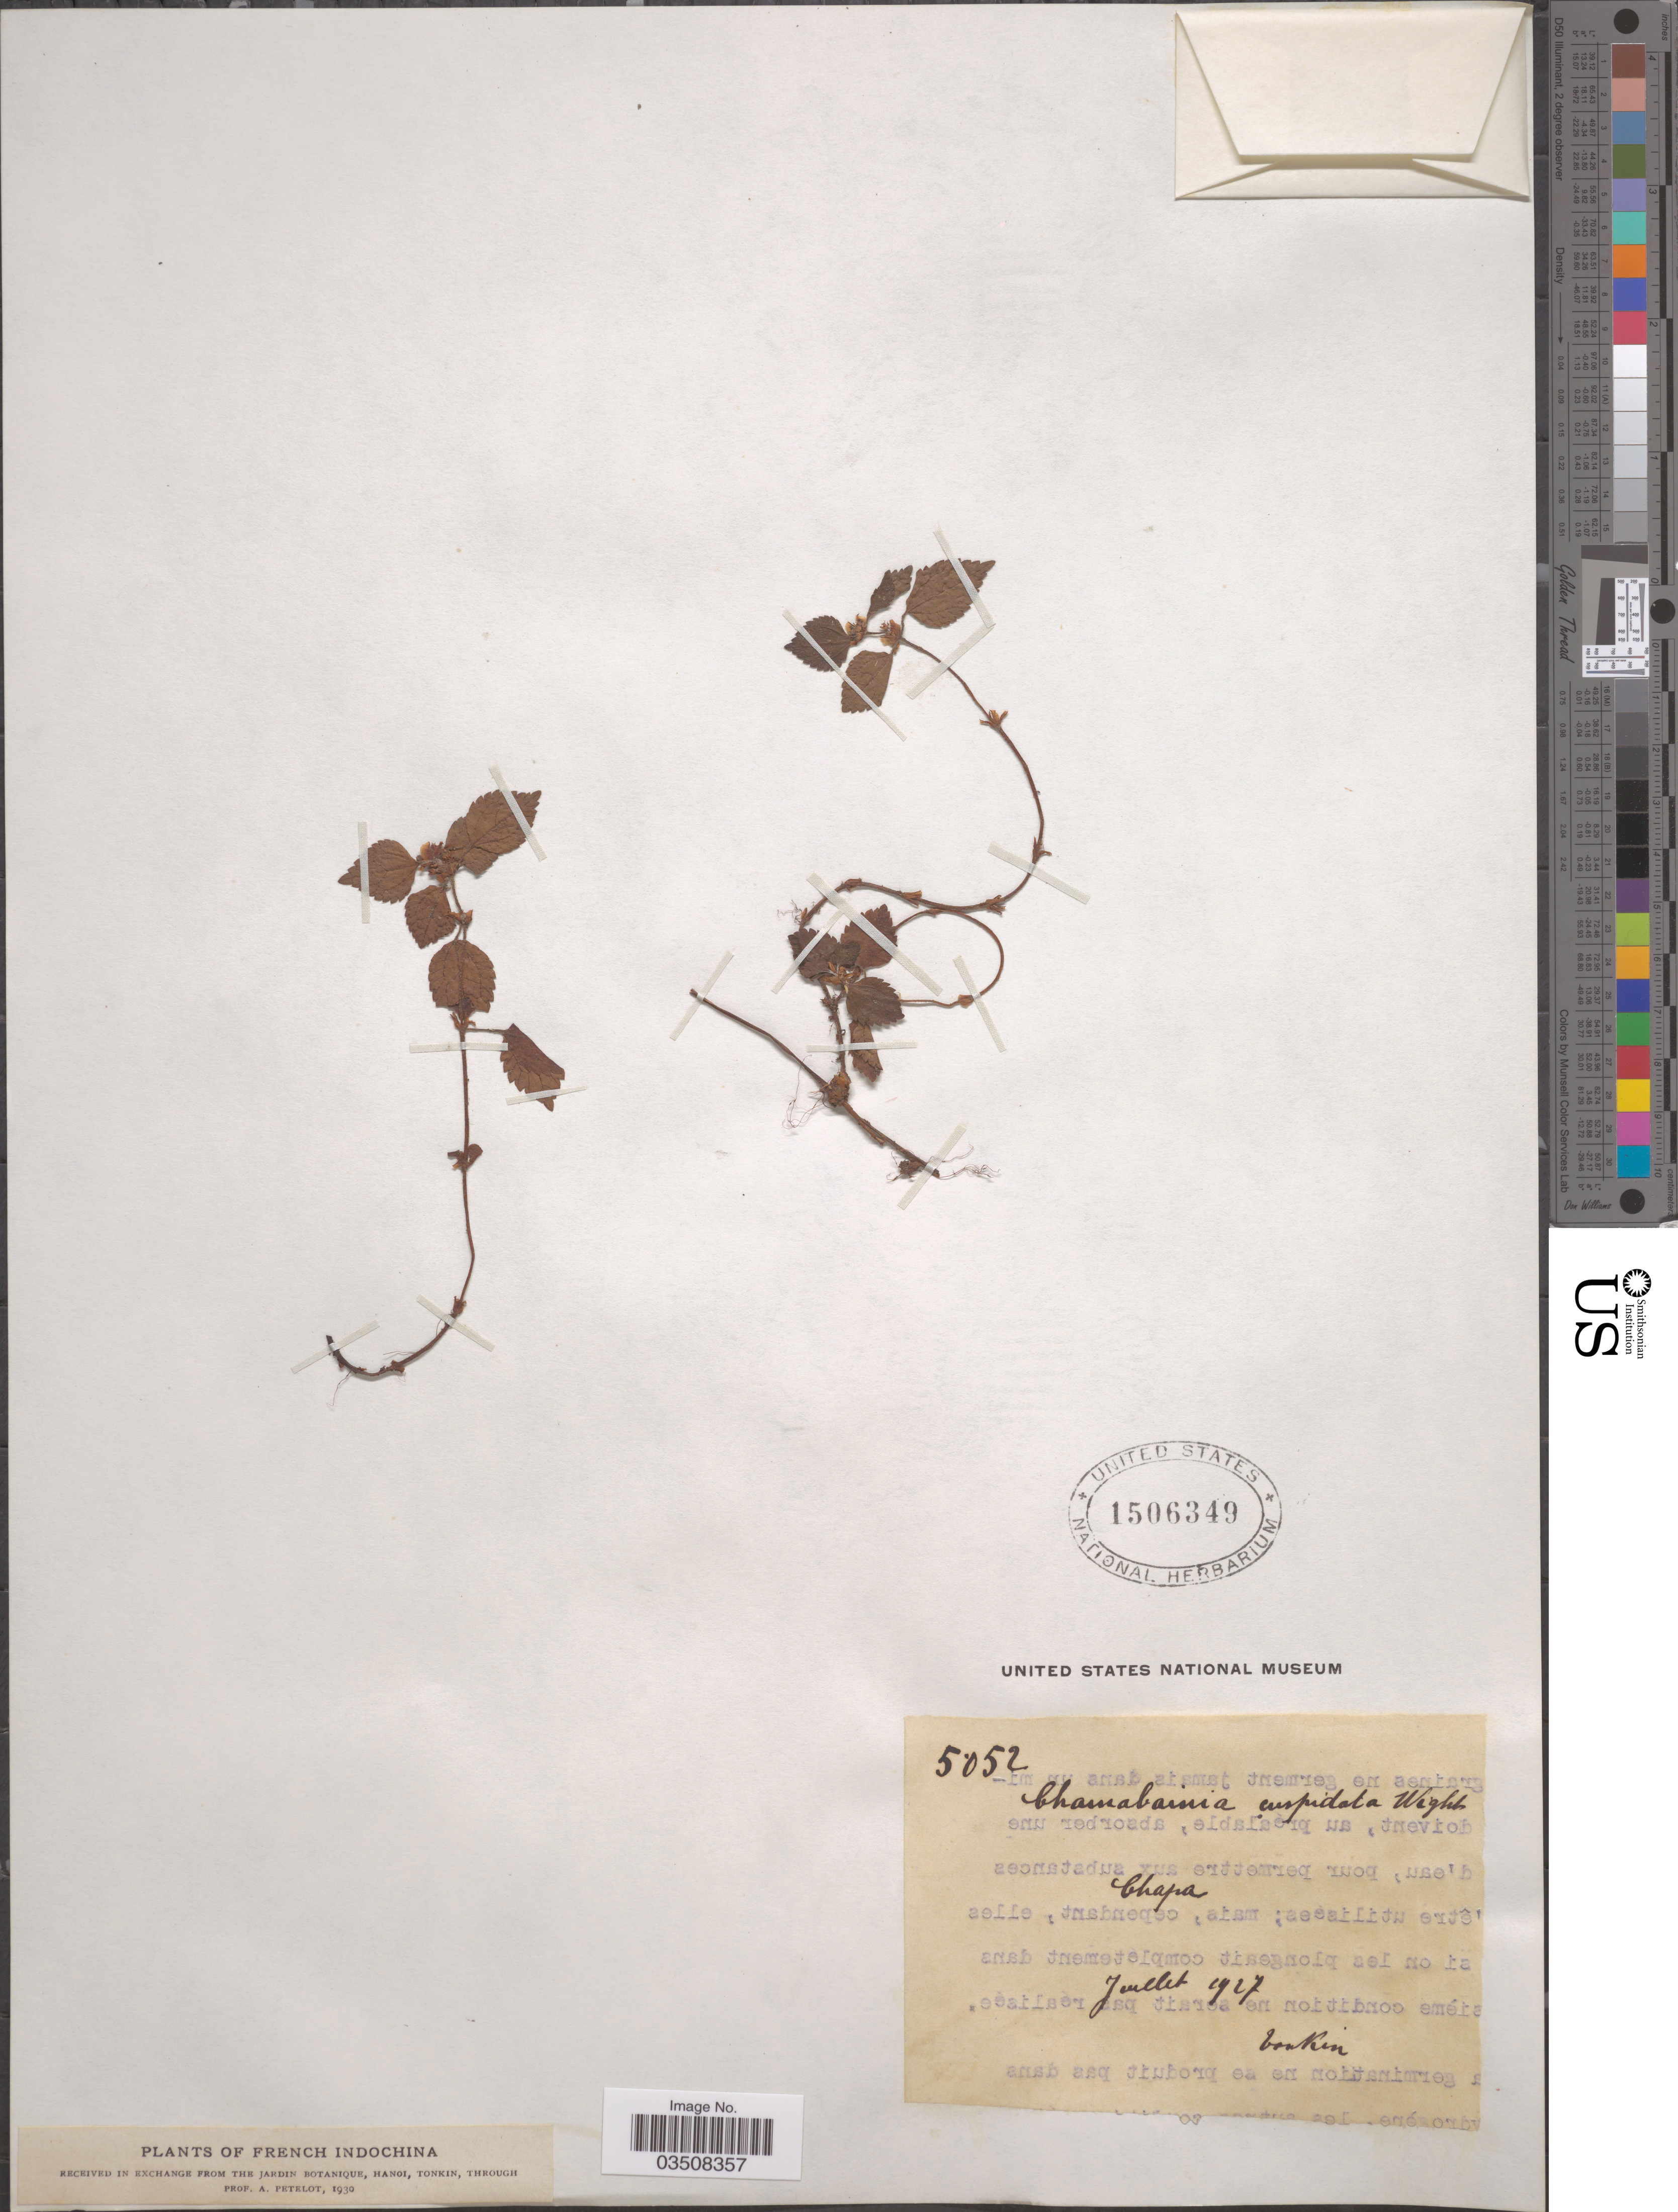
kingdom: Plantae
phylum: Tracheophyta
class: Magnoliopsida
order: Rosales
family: Urticaceae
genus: Chamabainia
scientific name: Chamabainia cuspidata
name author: Wight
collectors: P. A. Pételot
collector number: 5052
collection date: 1927-07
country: Vietnam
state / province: Lao Cai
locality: French Indochina. Chapa.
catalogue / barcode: US 1506349